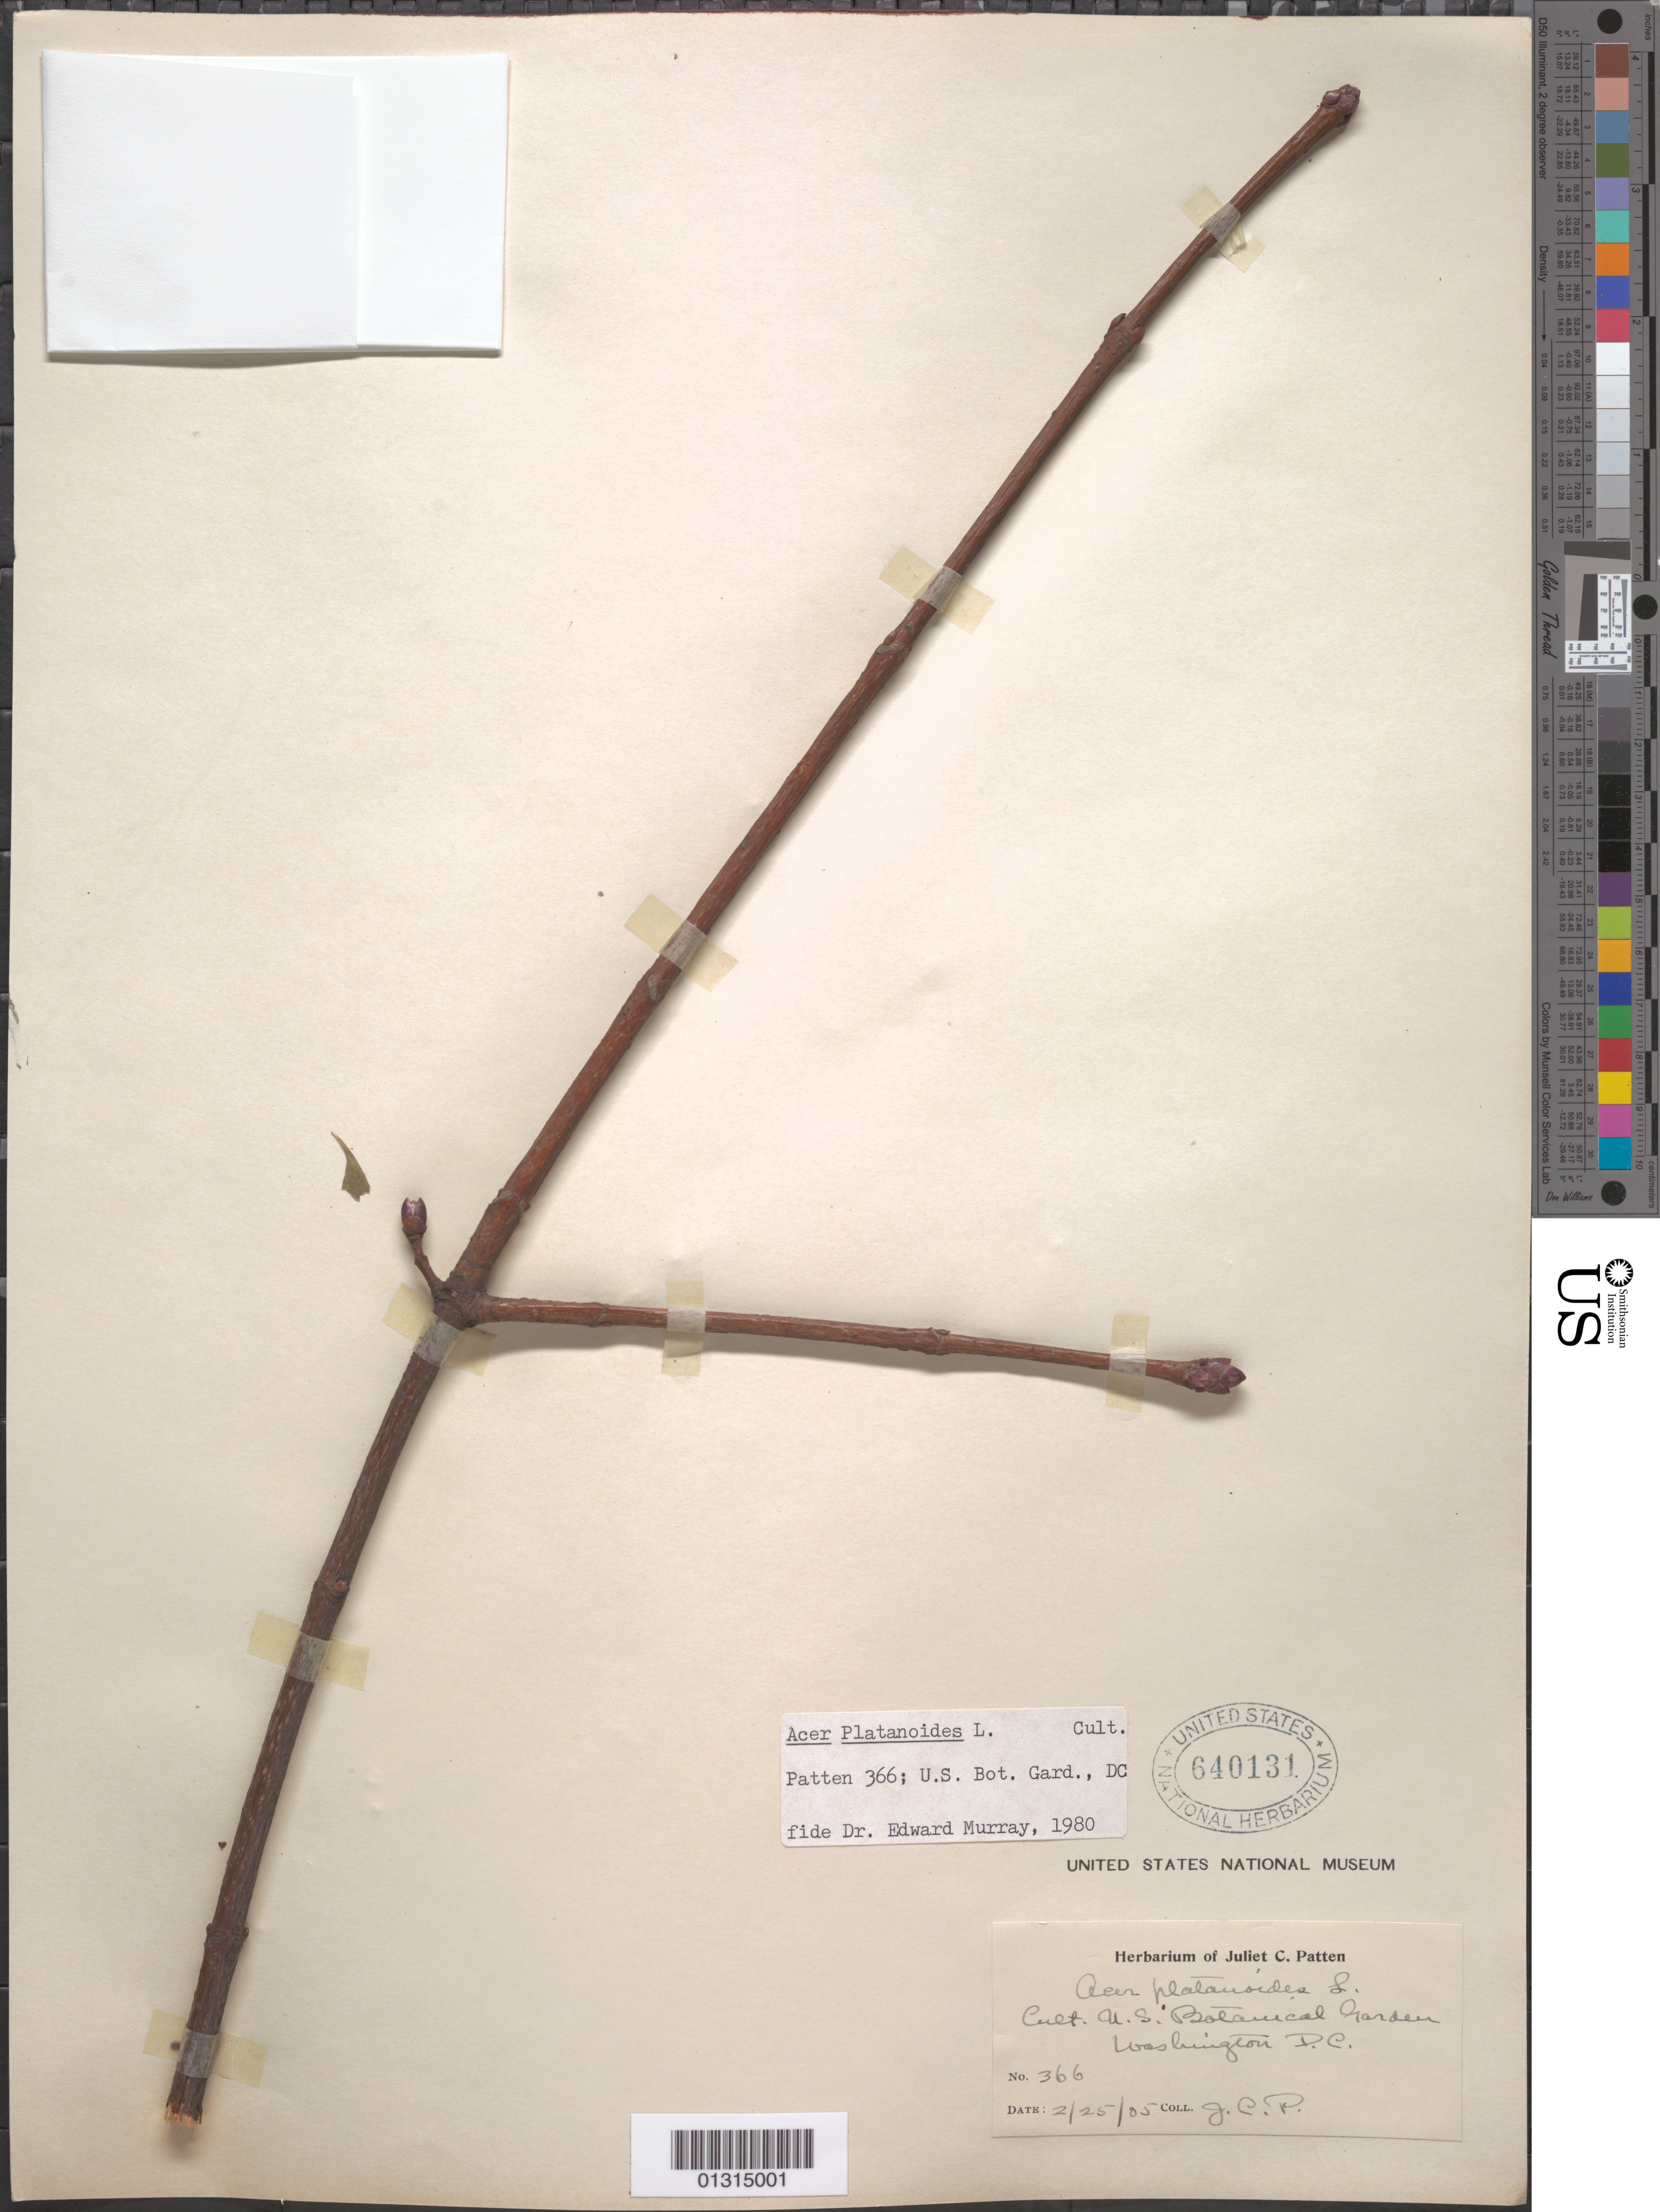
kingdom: Plantae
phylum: Tracheophyta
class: Magnoliopsida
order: Sapindales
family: Sapindaceae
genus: Acer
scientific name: Acer platanoides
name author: L.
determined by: Murray, Edward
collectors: J. Patten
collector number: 366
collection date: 1905-02-25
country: United States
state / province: District of Columbia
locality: U.S. Botanical Garden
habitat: Cultivated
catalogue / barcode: US 640131